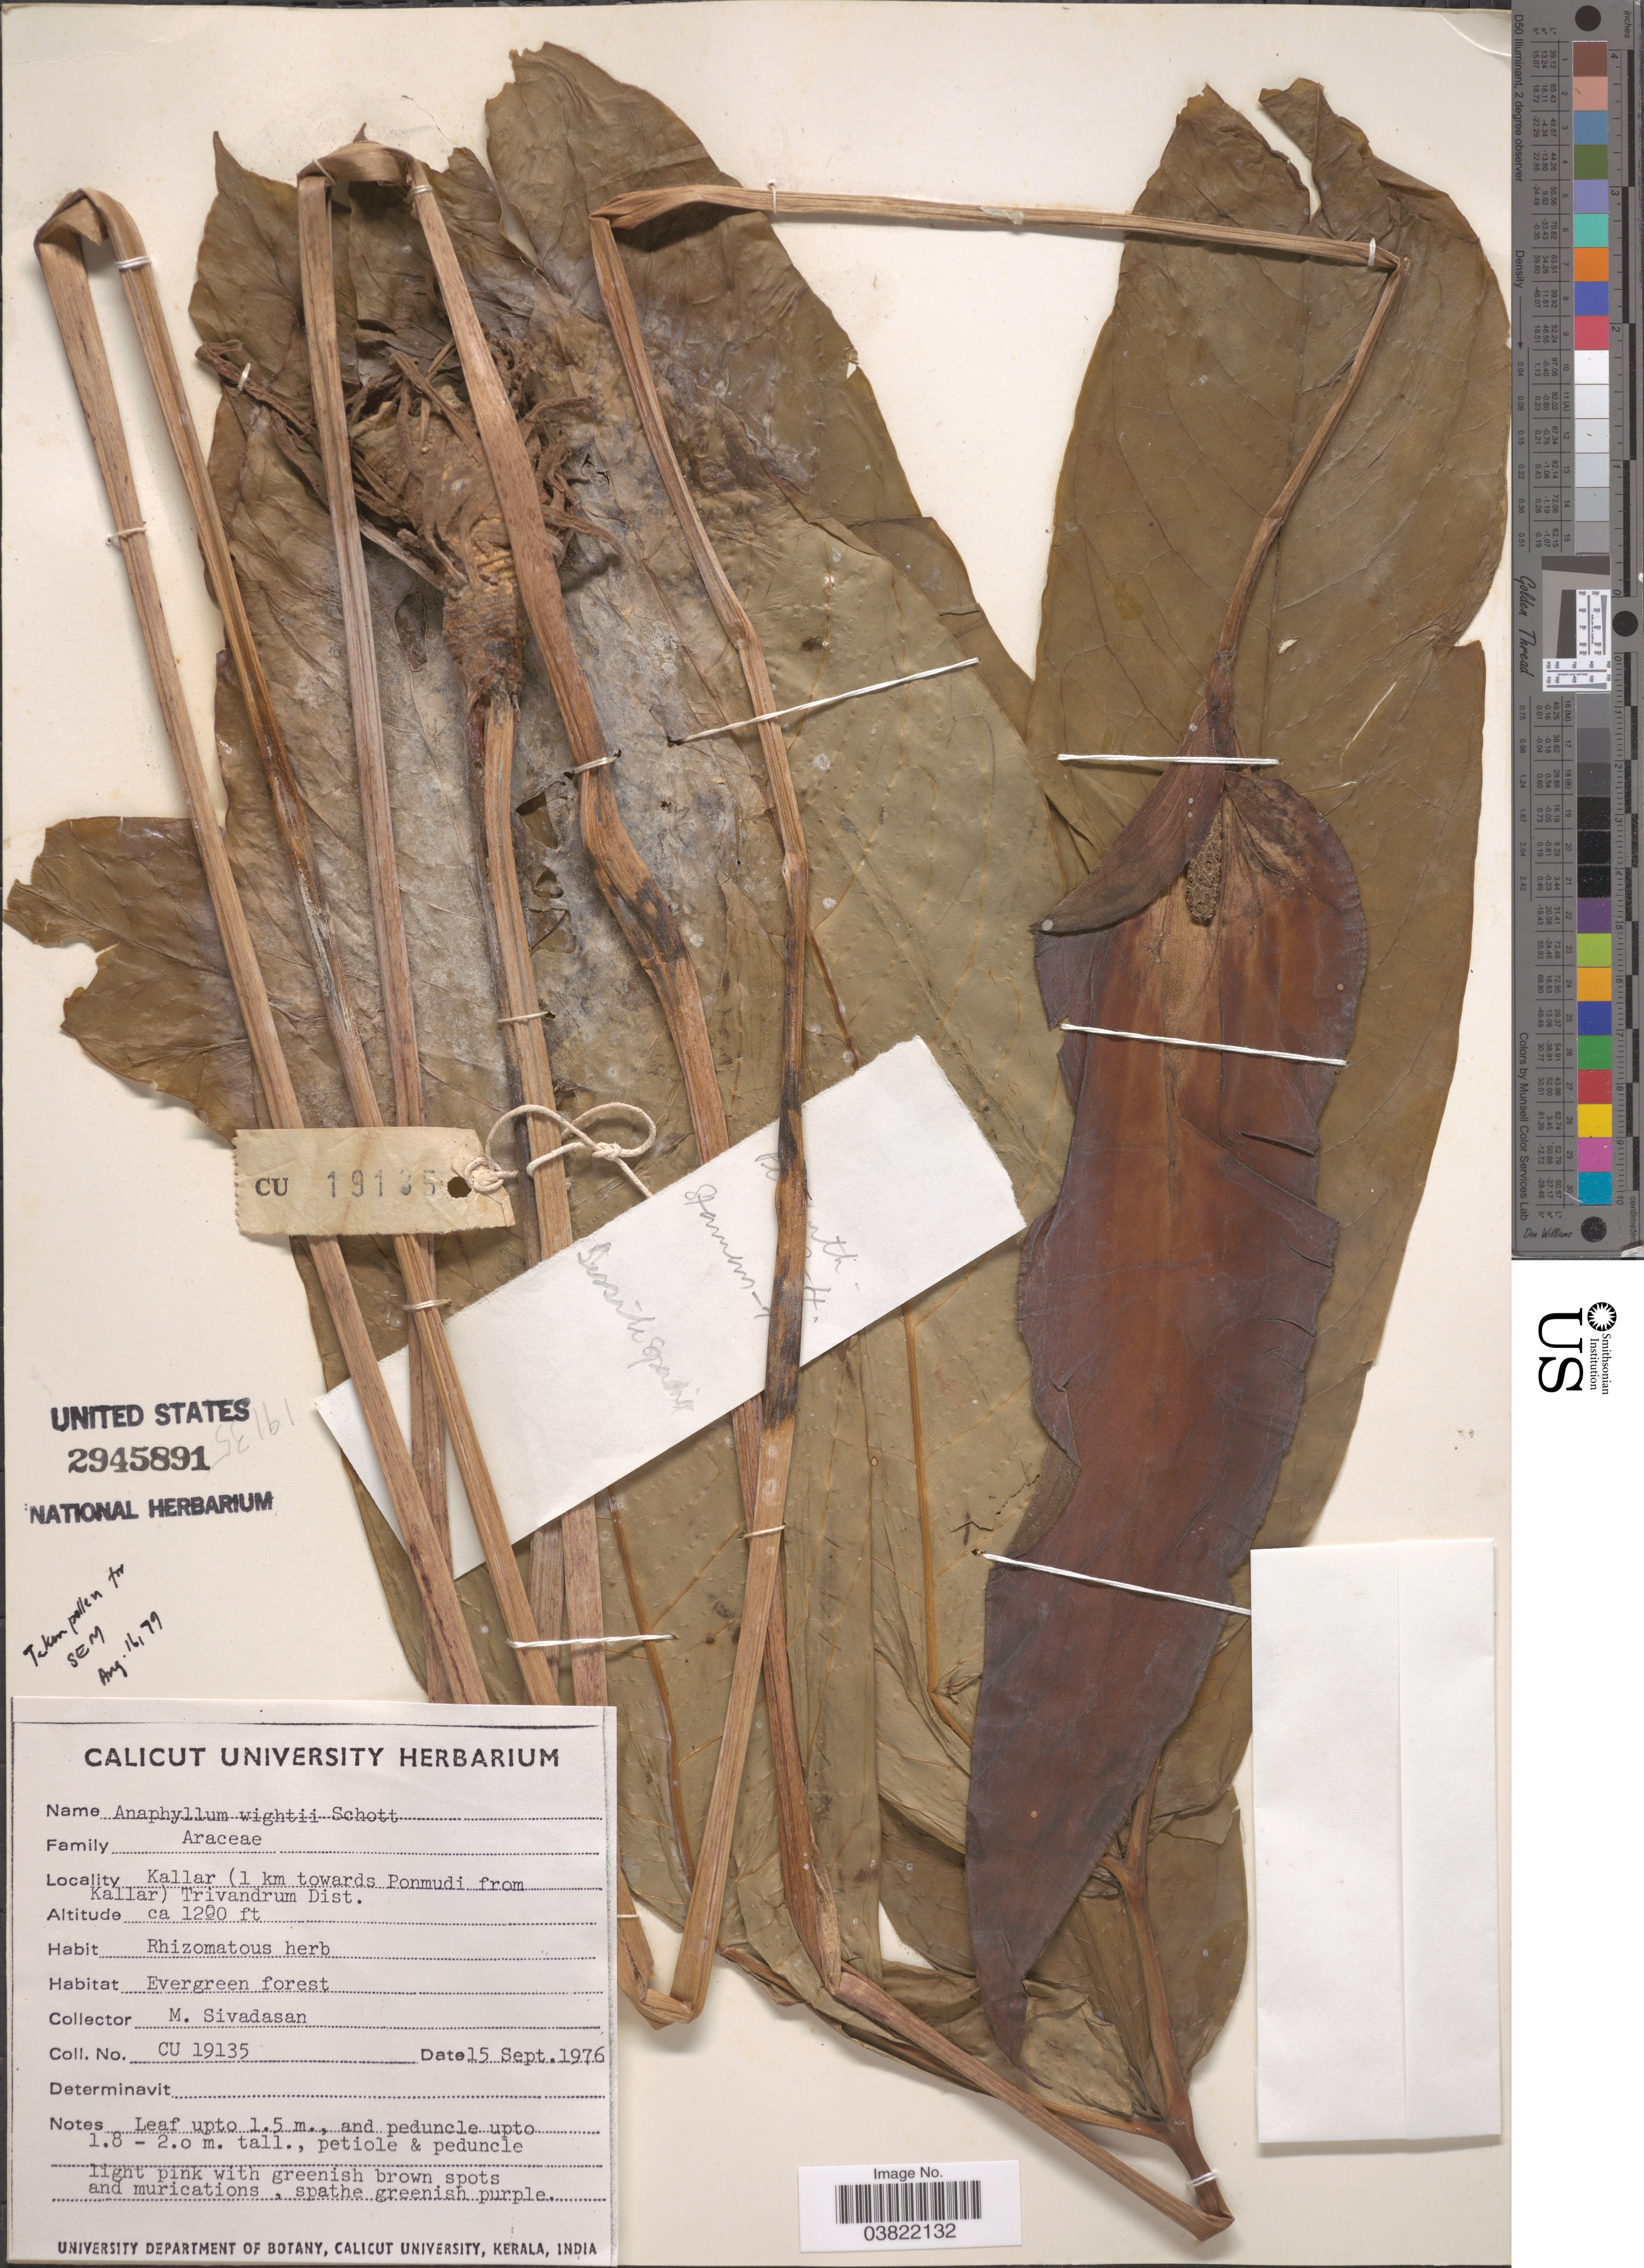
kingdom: Plantae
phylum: Tracheophyta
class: Liliopsida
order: Alismatales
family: Araceae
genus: Anaphyllum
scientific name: Anaphyllum wightii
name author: Schott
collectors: M. Sivadasan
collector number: CU 19135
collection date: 1976-09-15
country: India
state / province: Kerala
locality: Kallar (1 km towards Ponmudi from Kallar) Trivandrum Dist.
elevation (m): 366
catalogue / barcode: US 2945891